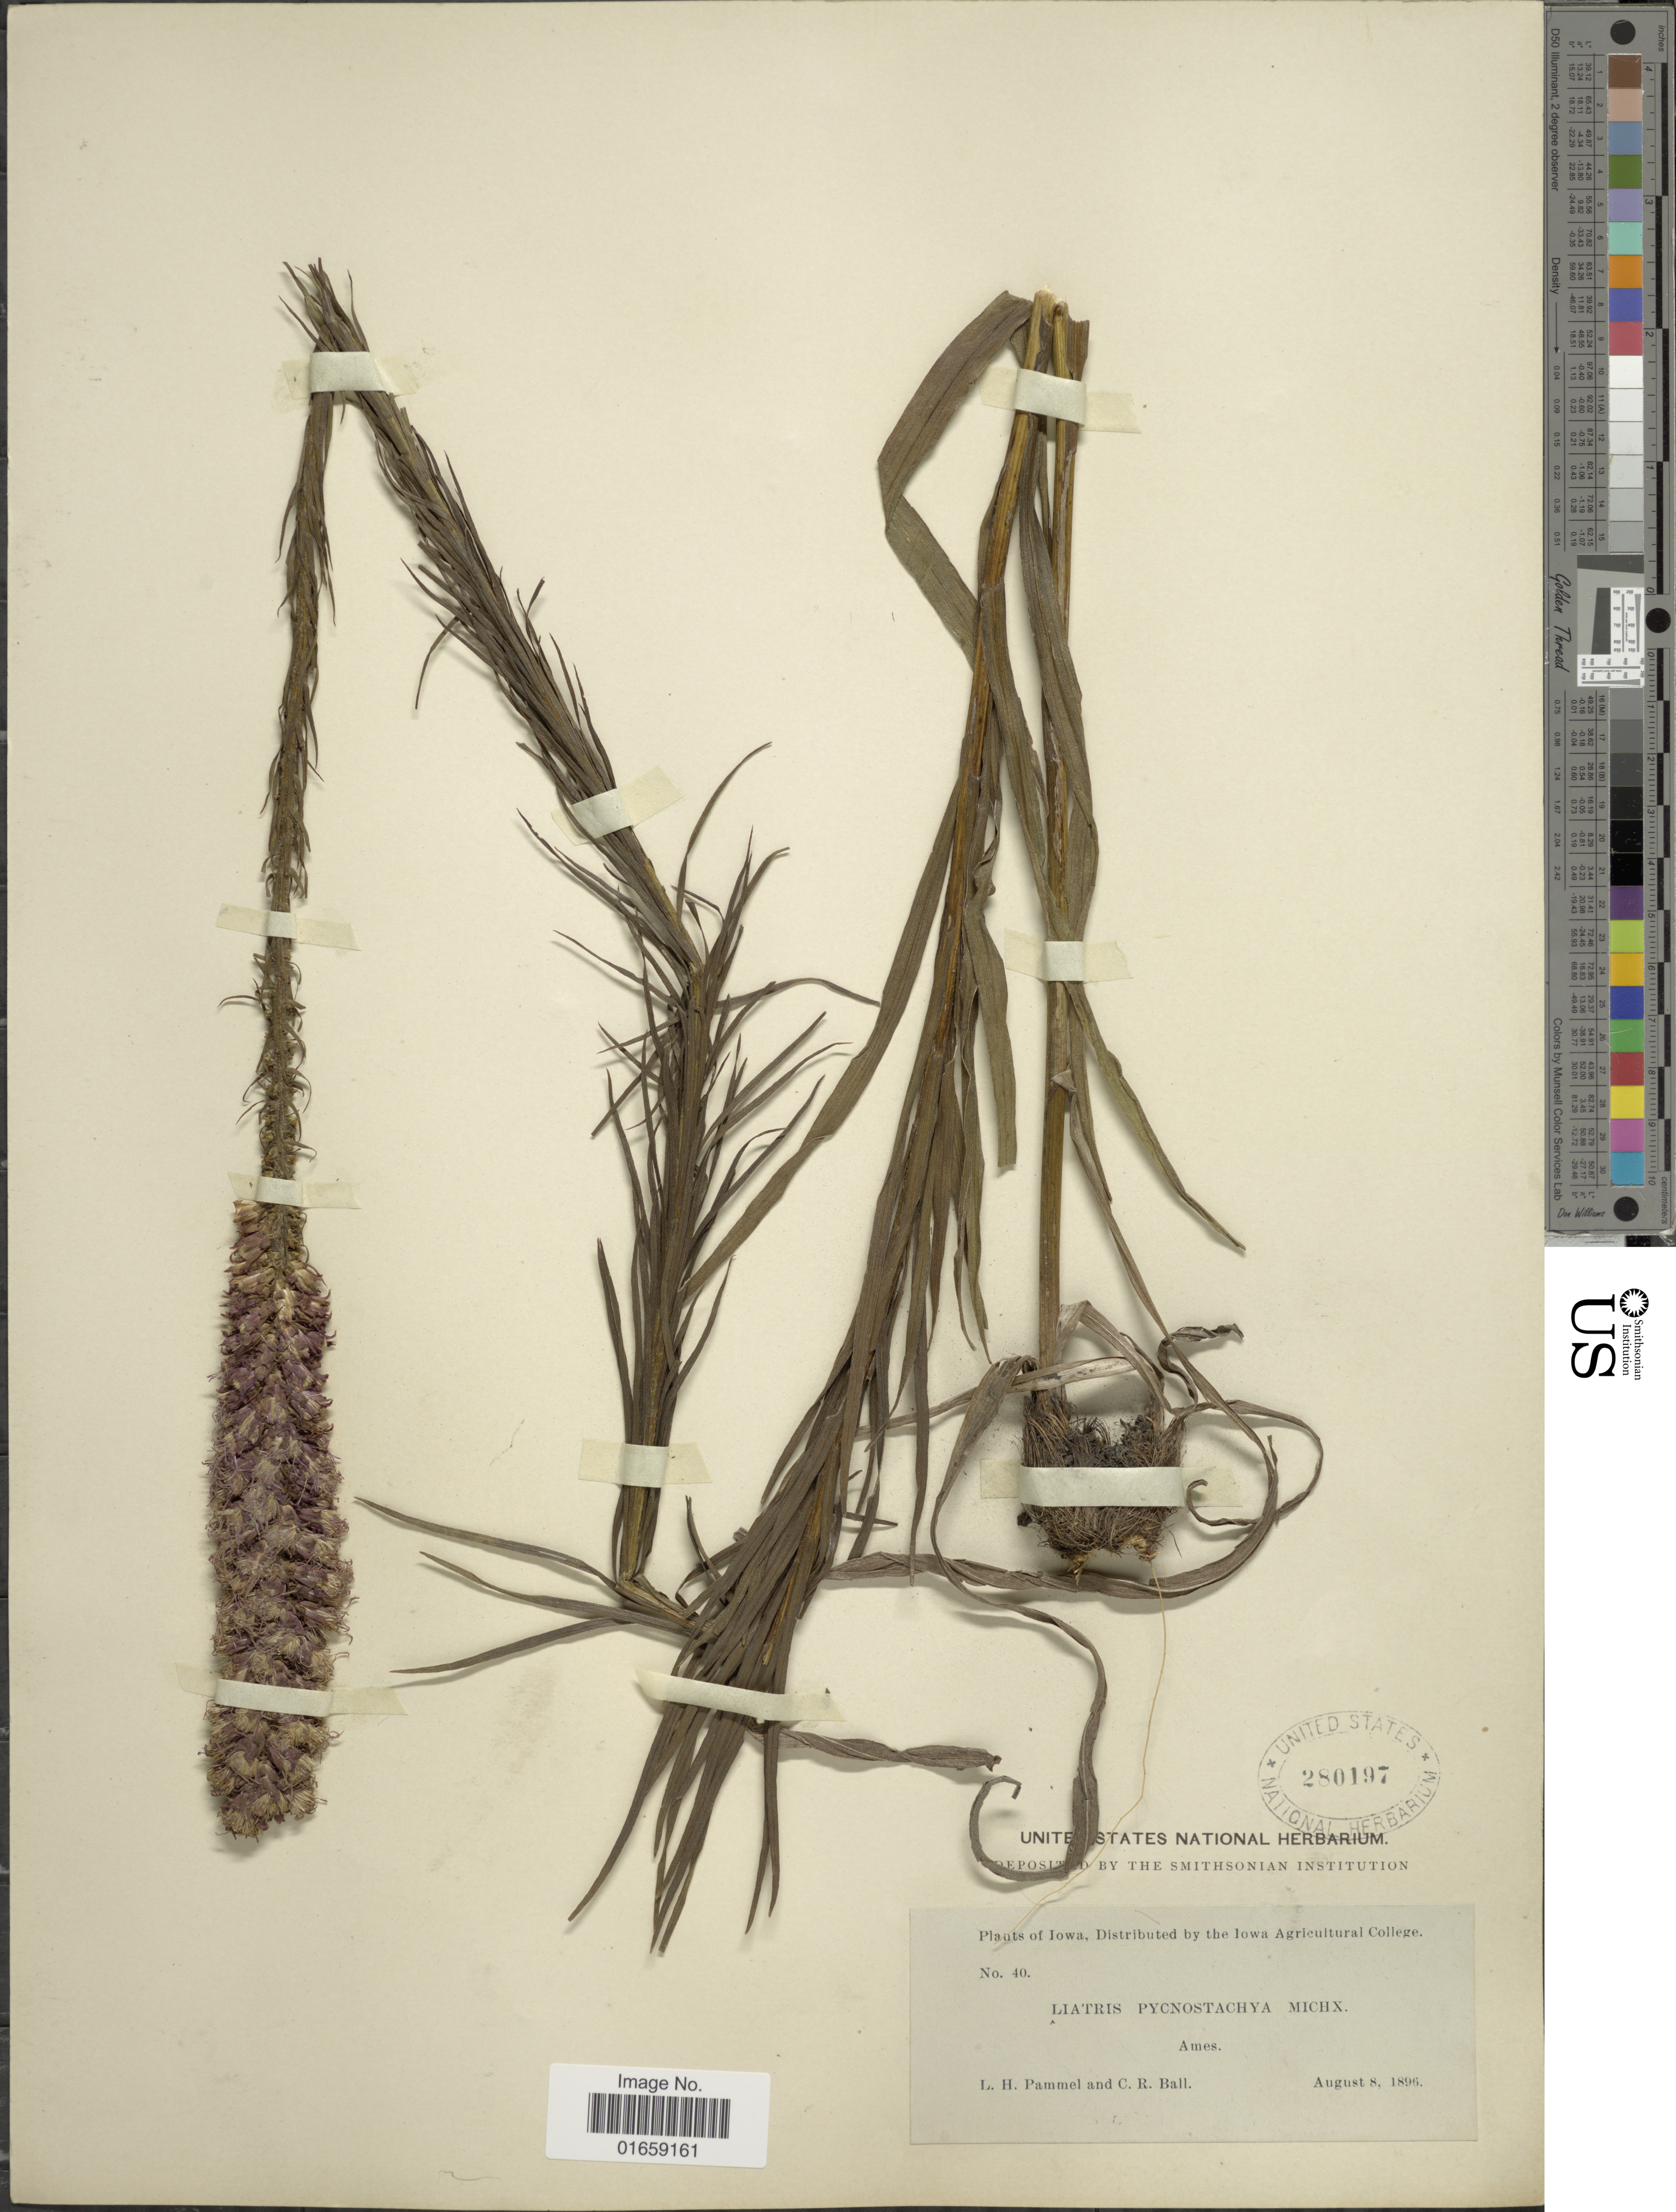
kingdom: Plantae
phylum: Tracheophyta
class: Magnoliopsida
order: Asterales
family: Asteraceae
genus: Liatris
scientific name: Liatris pycnostachya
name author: Michx.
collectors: L. Pammel & C. R. Ball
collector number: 40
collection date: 1896-08-08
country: United States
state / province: Iowa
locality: Iowa, Ames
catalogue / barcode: US 280197